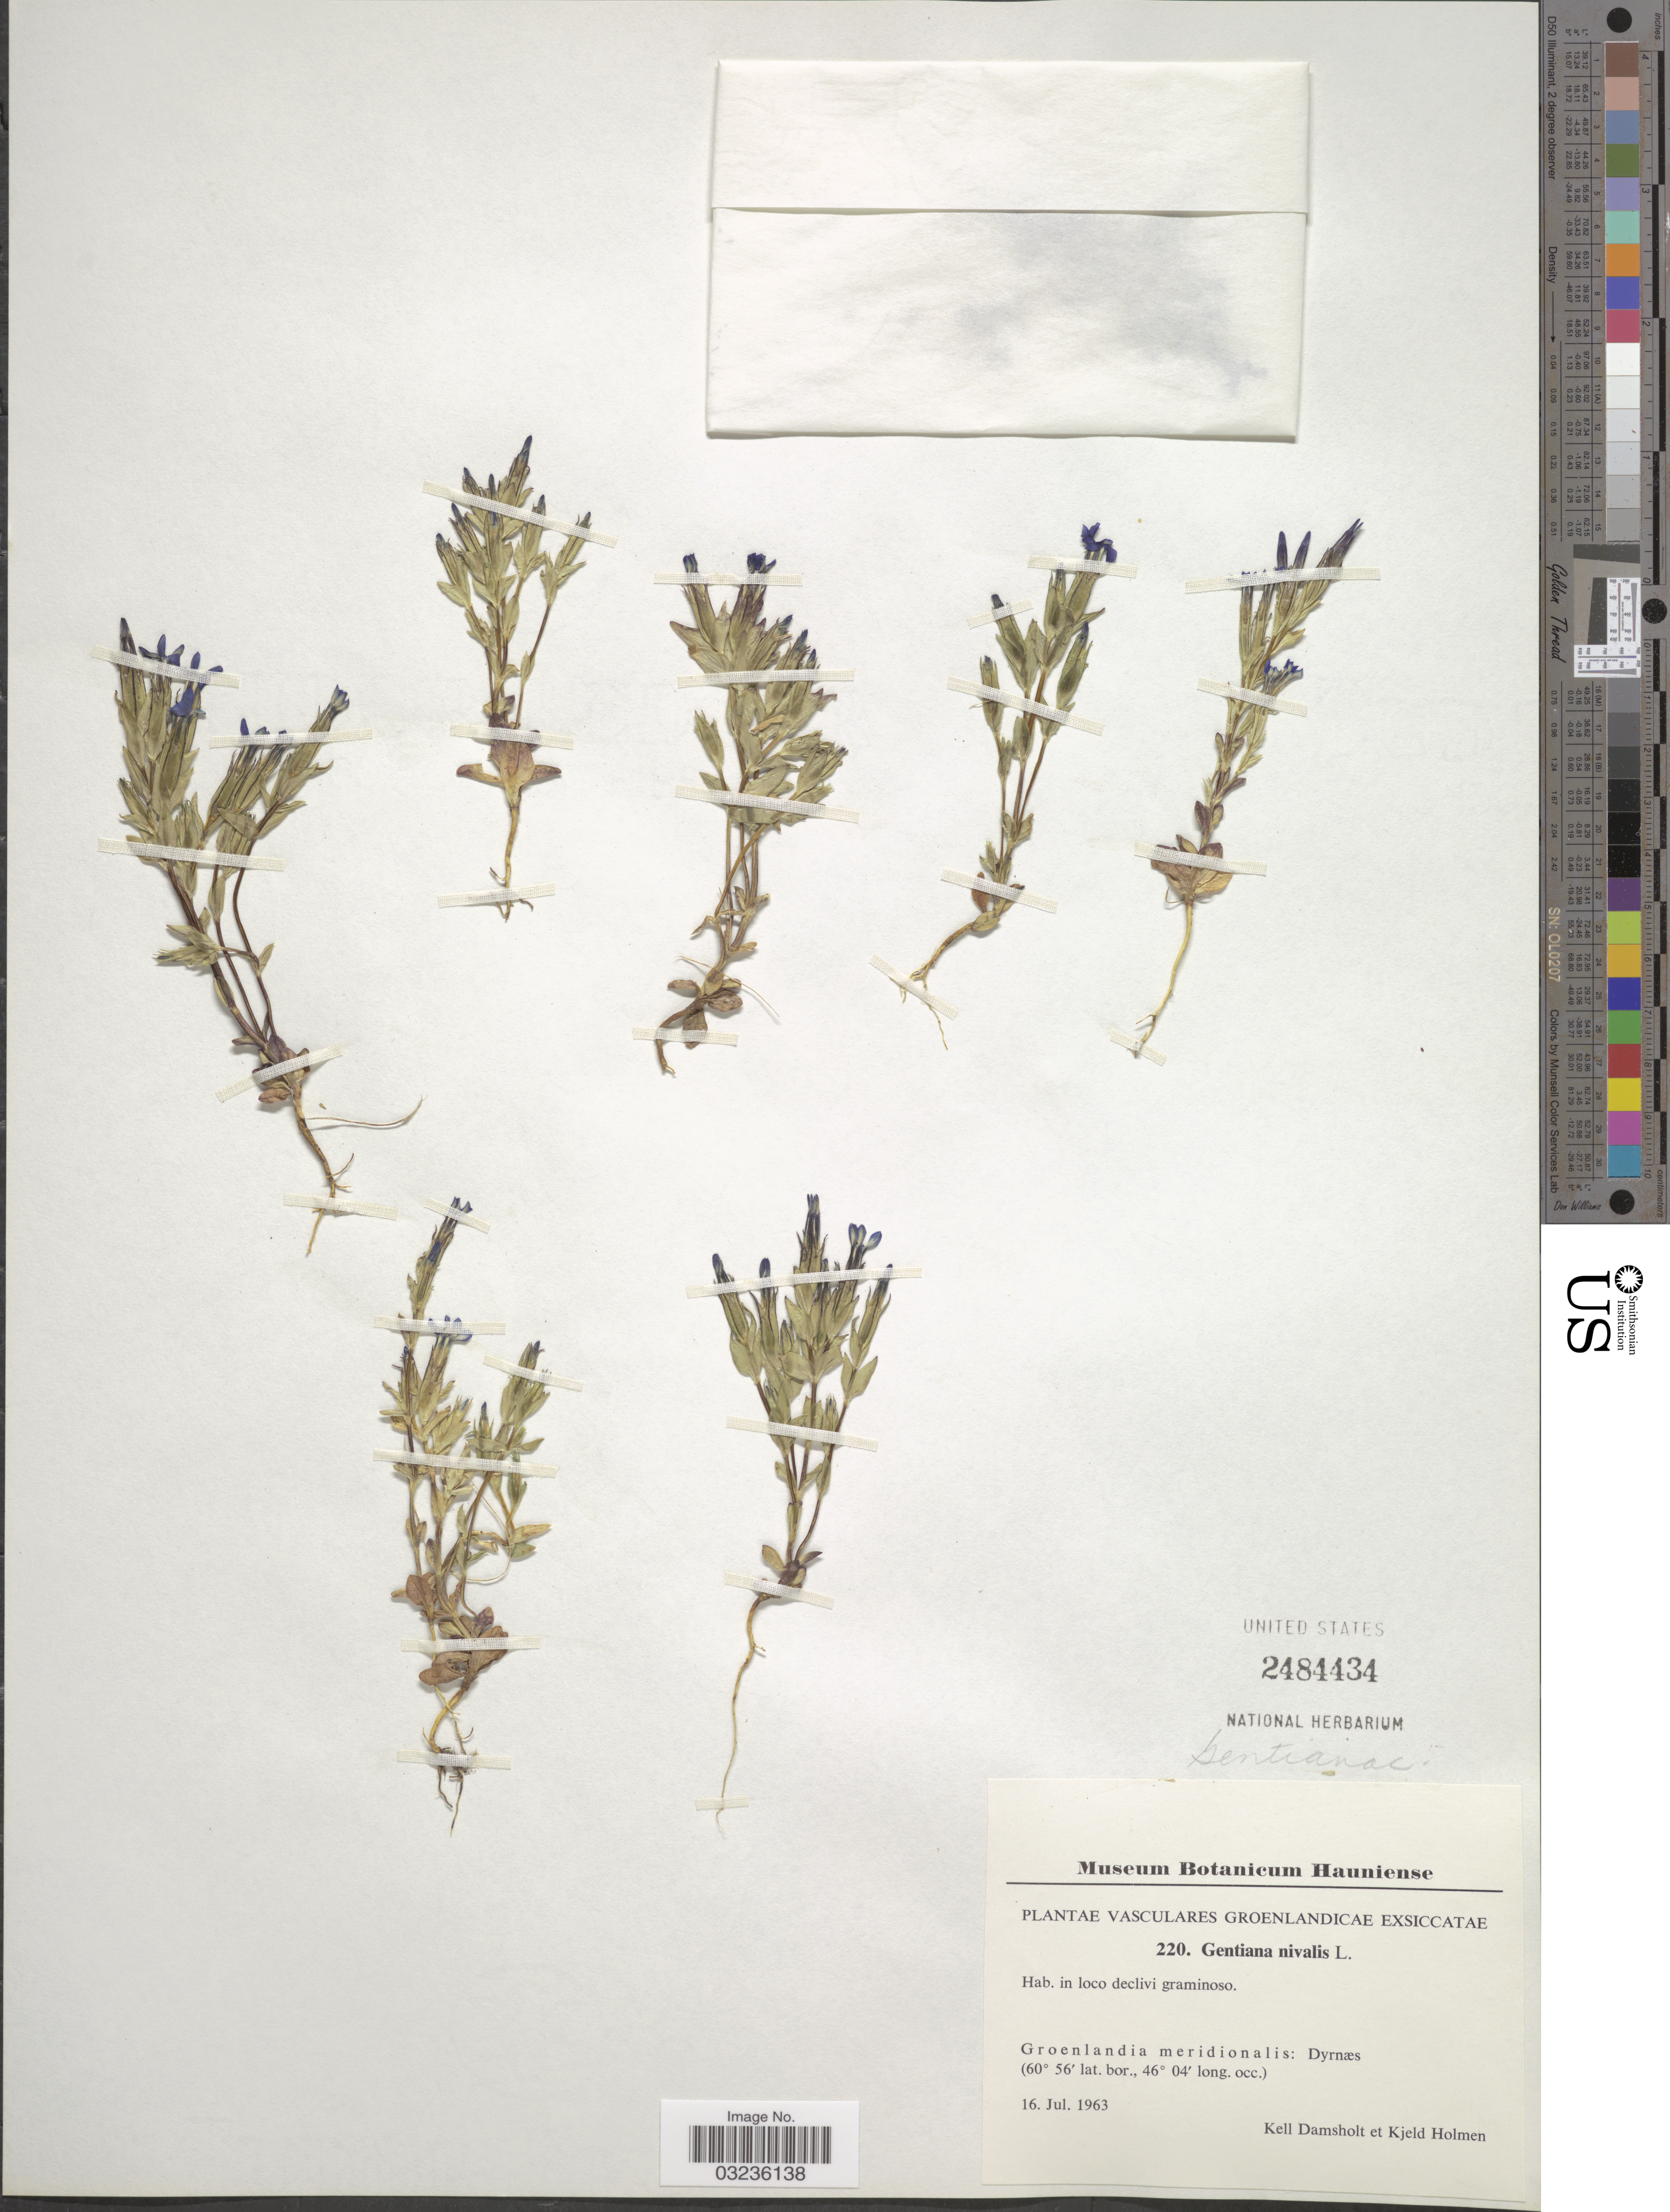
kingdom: Plantae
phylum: Tracheophyta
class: Magnoliopsida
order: Gentianales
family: Gentianaceae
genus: Gentiana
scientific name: Gentiana nivalis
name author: L.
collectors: K. Damsholt & K. A. Holmen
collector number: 220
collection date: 1963-07-16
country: Greenland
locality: Groenlandia meridionalis: Dyrnæs.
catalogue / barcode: US 2484434